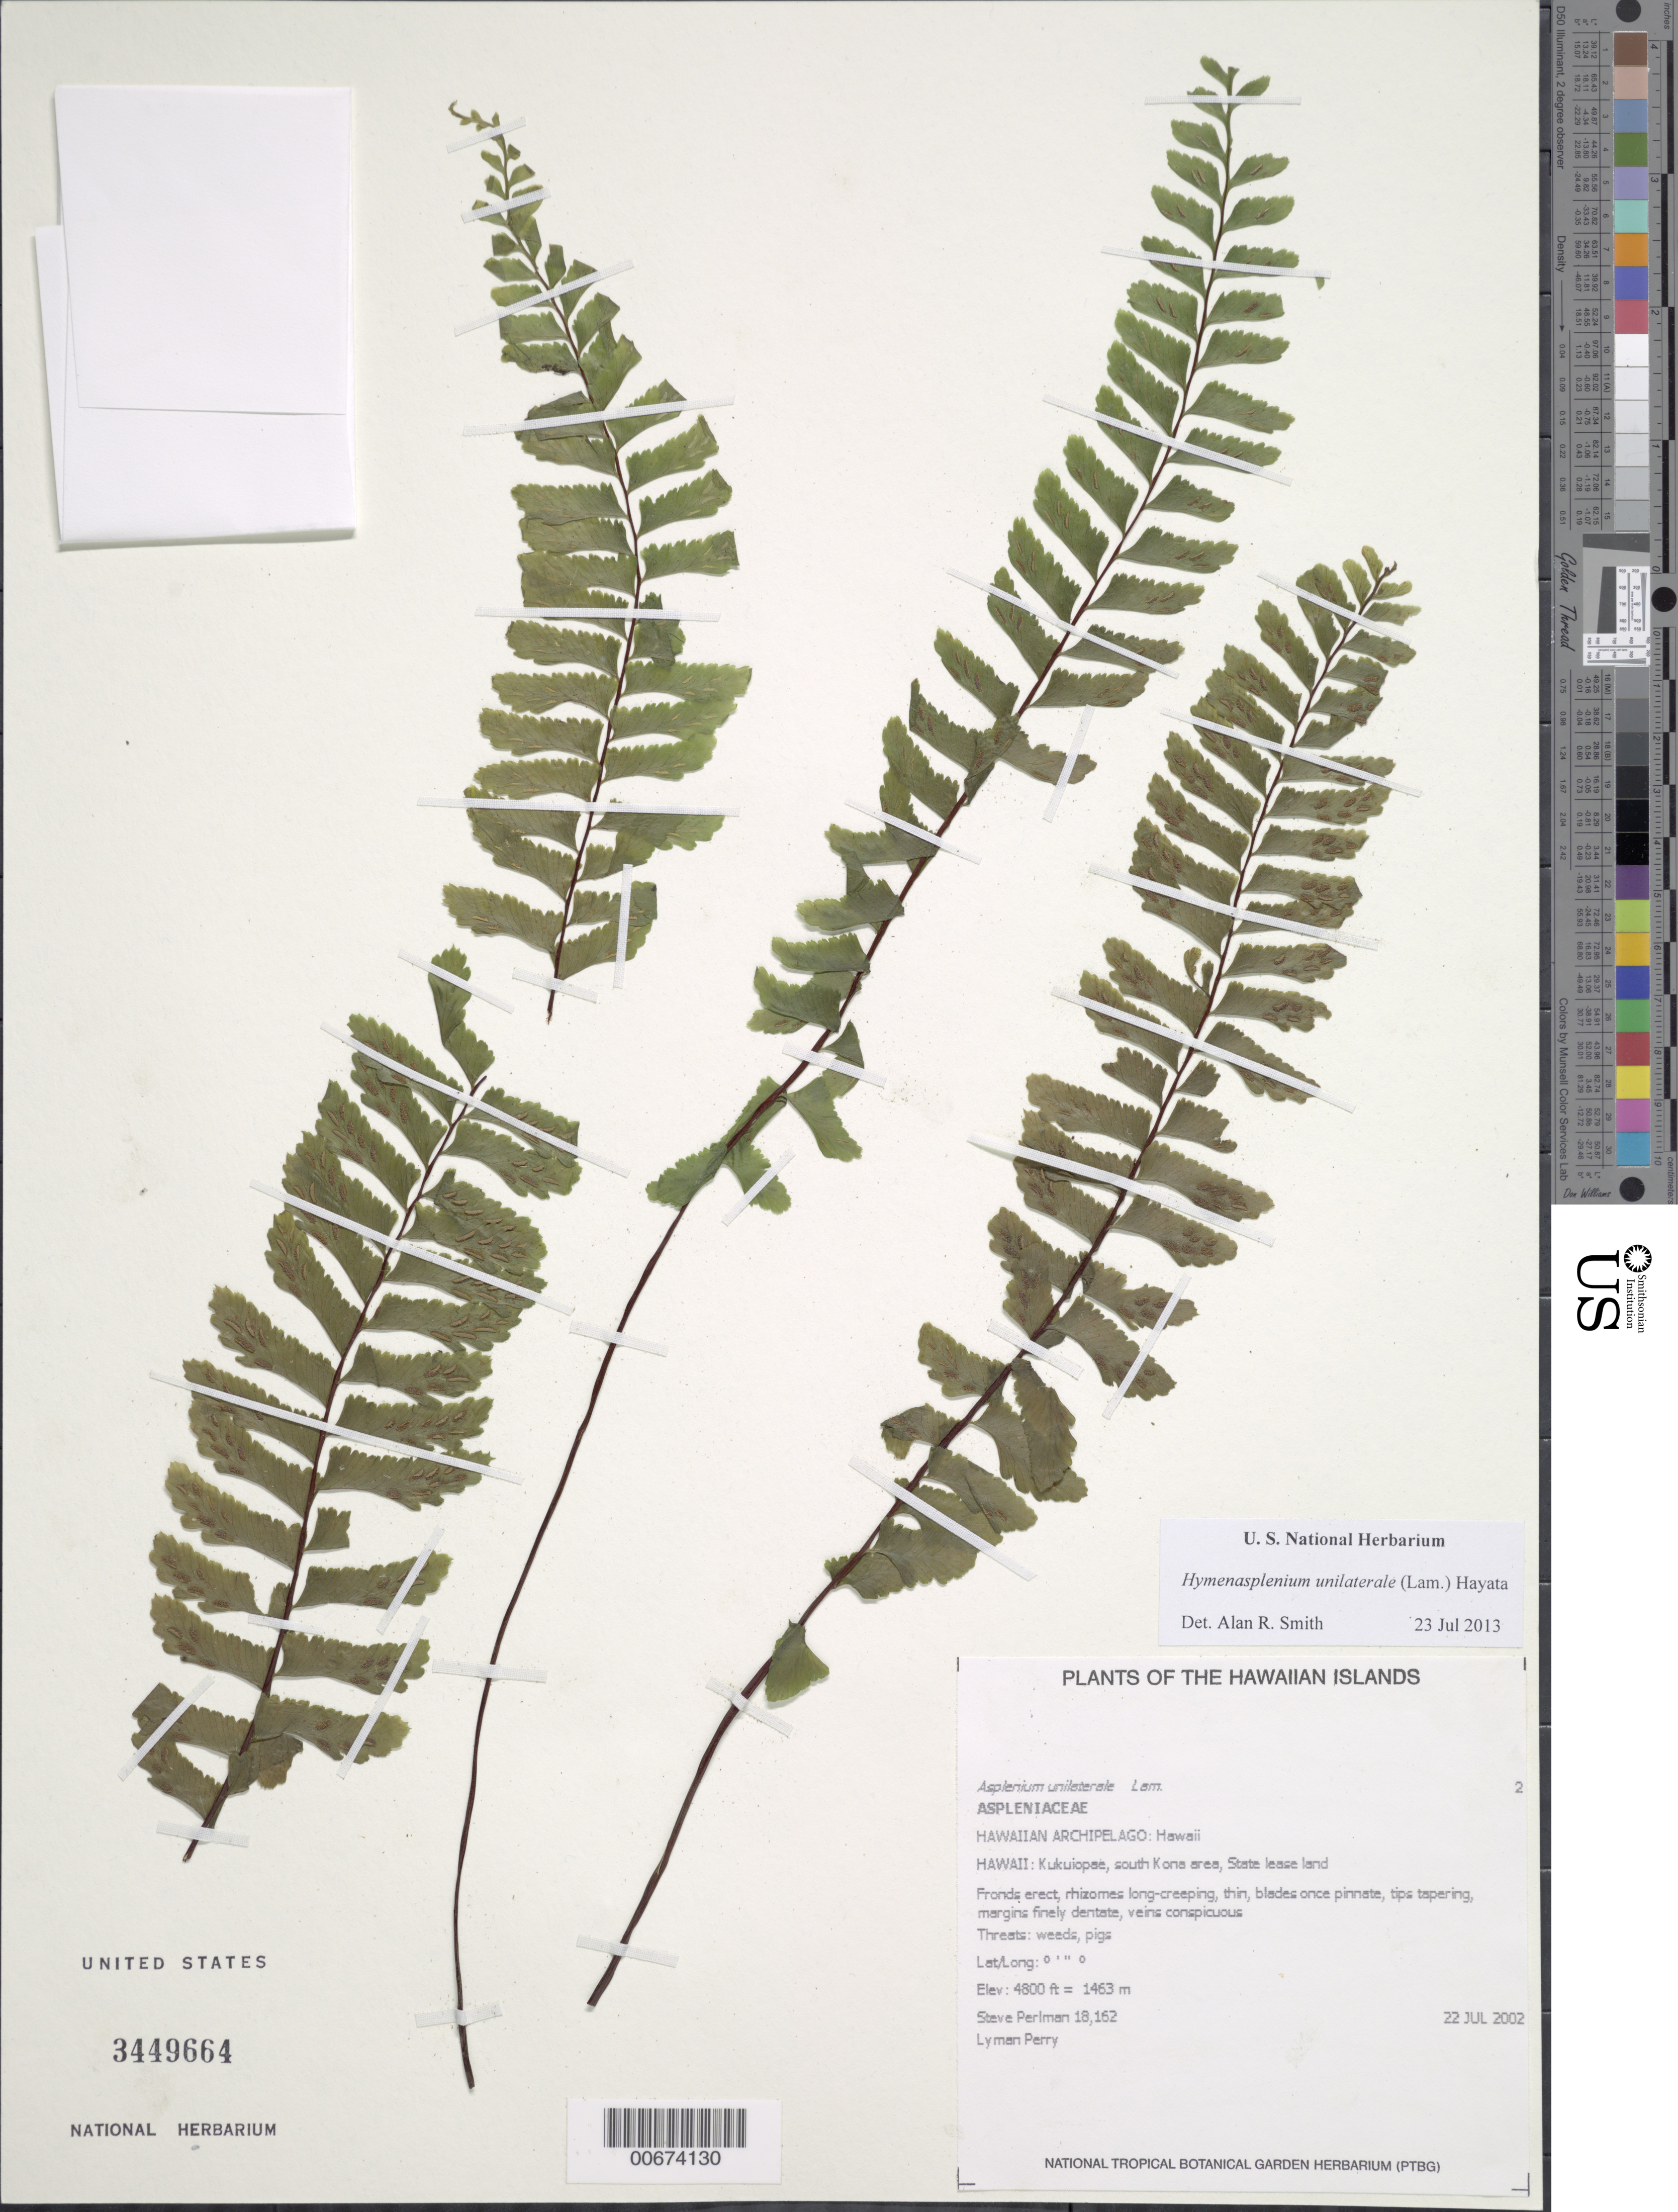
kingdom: Plantae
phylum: Tracheophyta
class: Polypodiopsida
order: Polypodiales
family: Aspleniaceae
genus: Hymenasplenium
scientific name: Hymenasplenium unilaterale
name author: (Lam.) Hayata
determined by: Smith, Alan R., (UC)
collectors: S. P. Perlman & L. Perry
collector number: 18162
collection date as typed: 22 Jul 2002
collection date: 2002-07-22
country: United States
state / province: Hawaii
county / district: Hawaii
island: Hawaii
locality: Kukuiopae, south Kona area, State lease land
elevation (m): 1463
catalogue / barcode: US 3449664